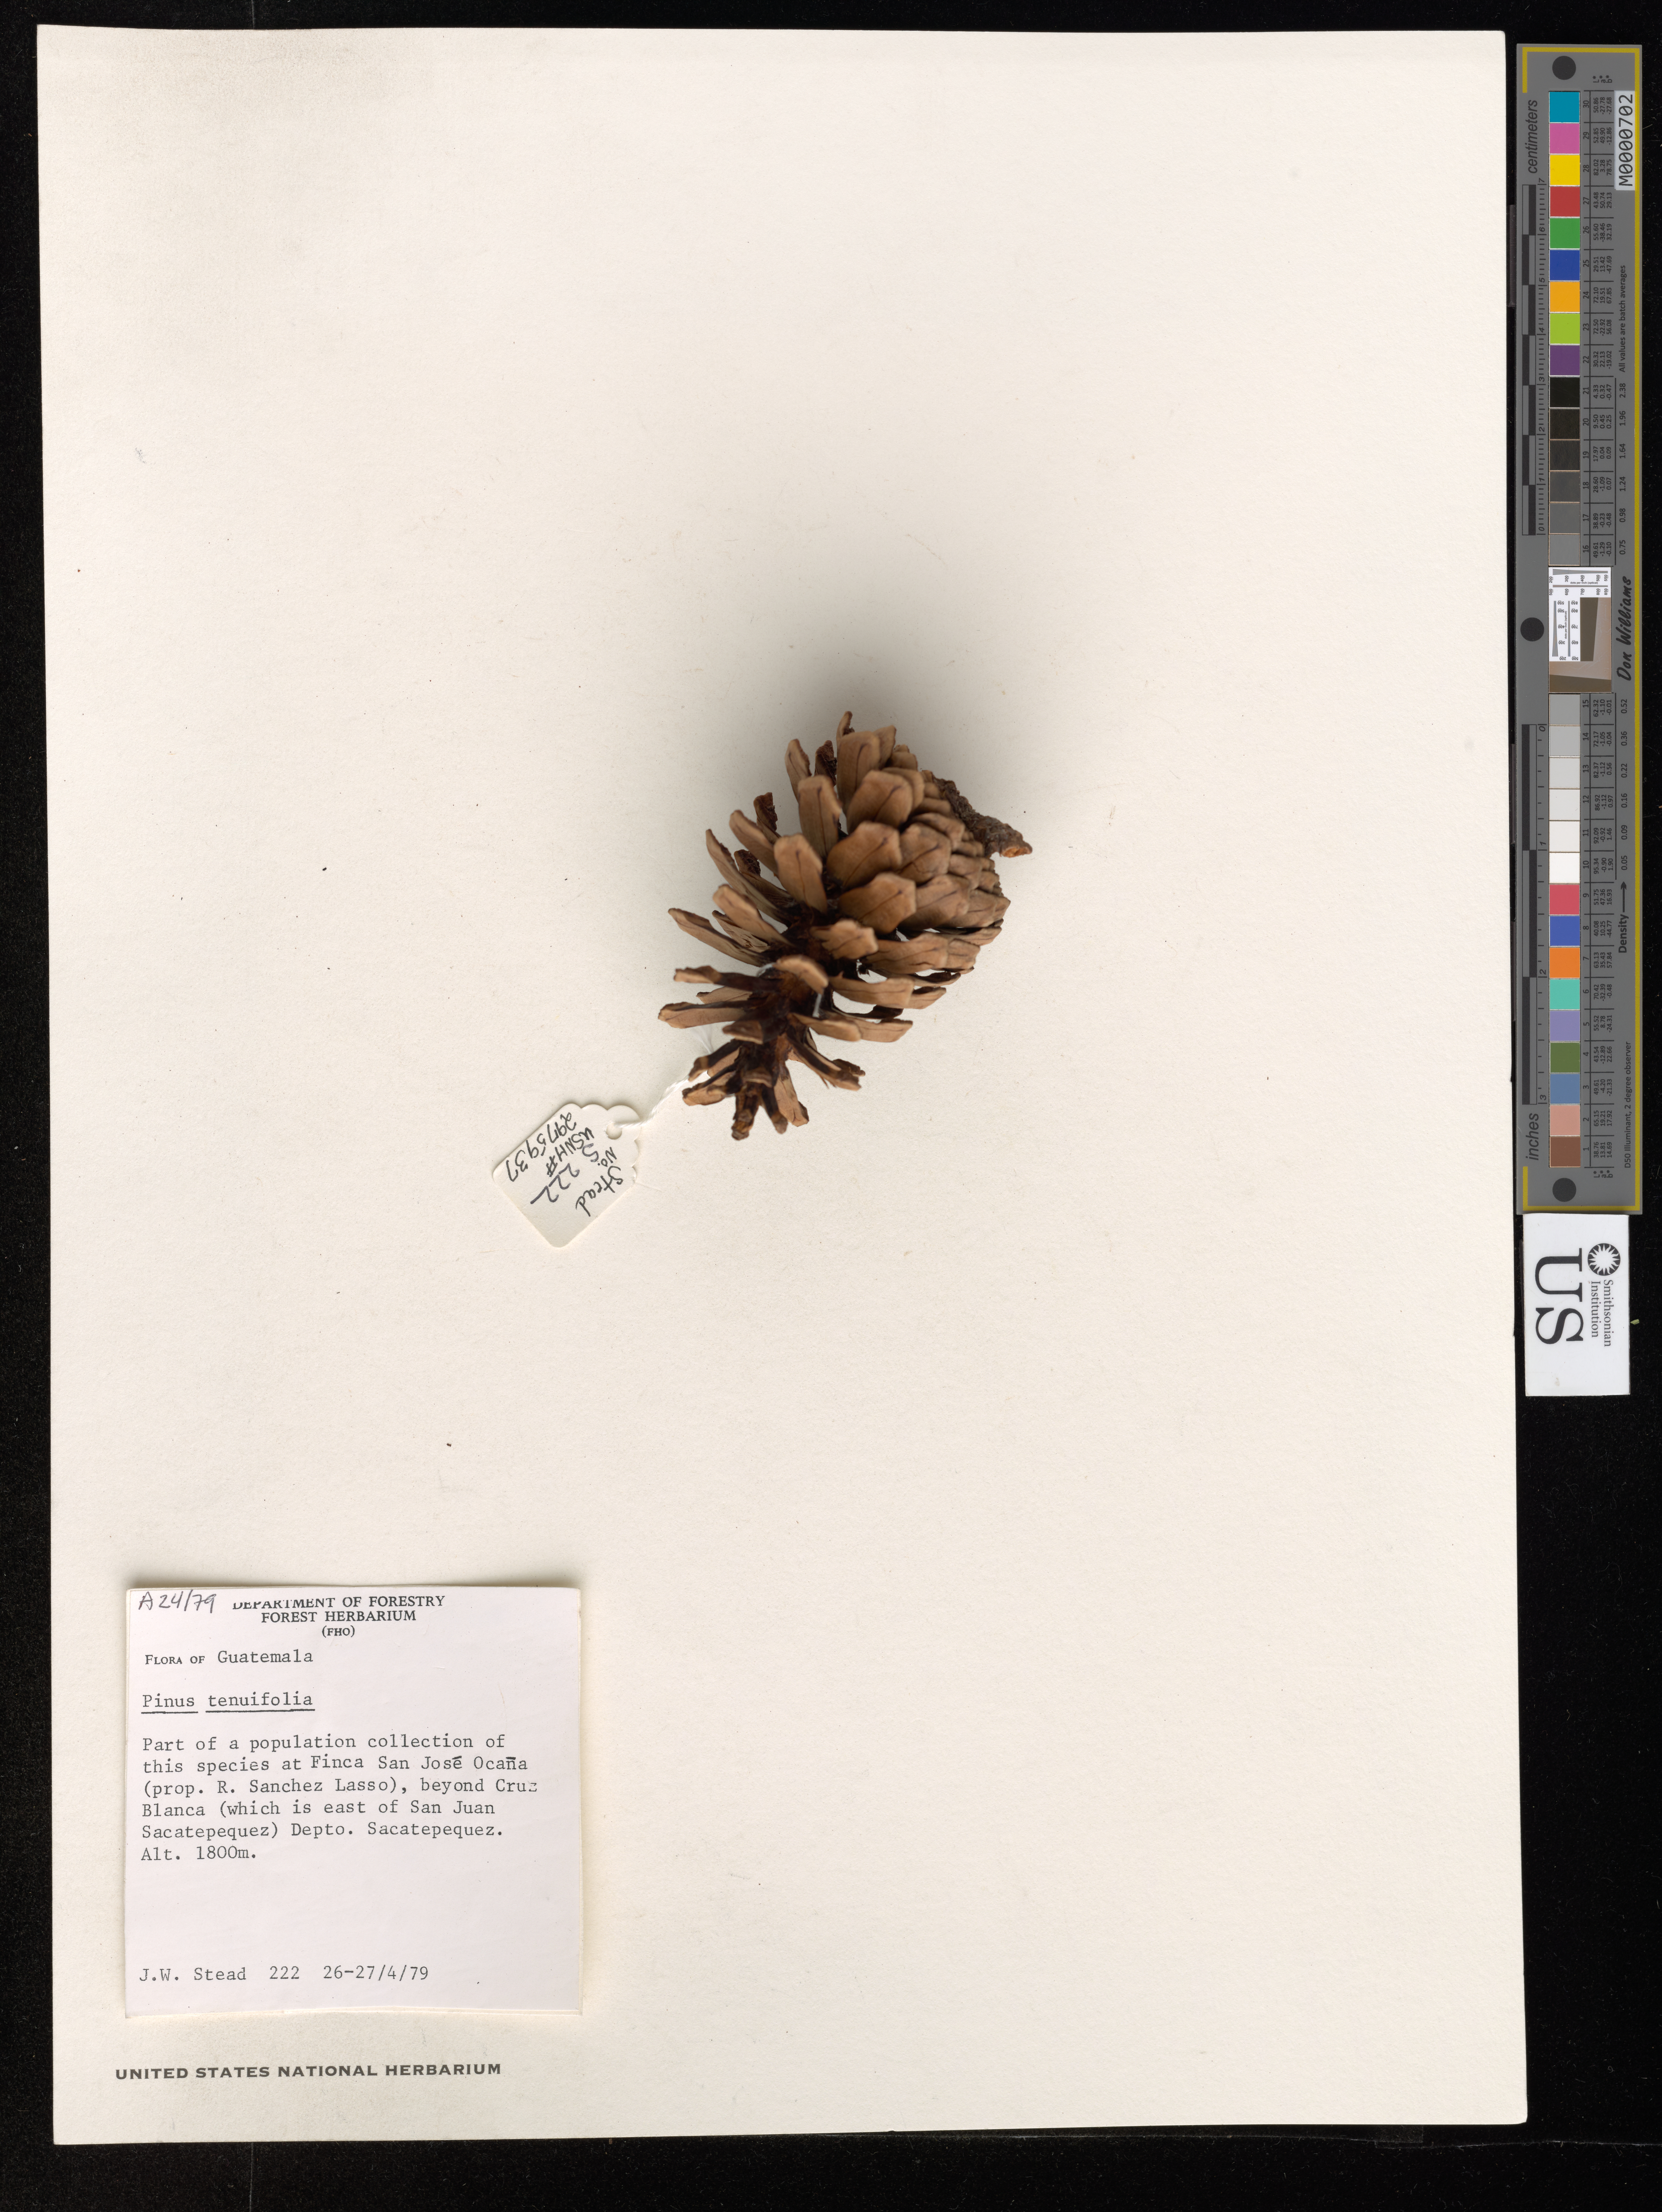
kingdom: Plantae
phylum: Tracheophyta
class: Pinopsida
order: Pinales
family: Pinaceae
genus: Pinus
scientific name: Pinus maximinoi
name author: H.E. Moore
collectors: J. Stead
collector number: S222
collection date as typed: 26 Apr 1979 to 27 Apr 1979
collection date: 1979-04-26/1979-04-27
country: Guatemala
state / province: Sacatepéquez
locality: At Finca San José Ocaña (prop. R. Sanchez Lasso), beyond Cruz Blanca (which is east of San Juan Sacatepéquez).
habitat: Extensive area of pure Pinus tenuifolia. This area is moister (?) and more fertile (?). Lush vegetation beneath (not as high and dense as Chital near Ocosingo - see previous collection).